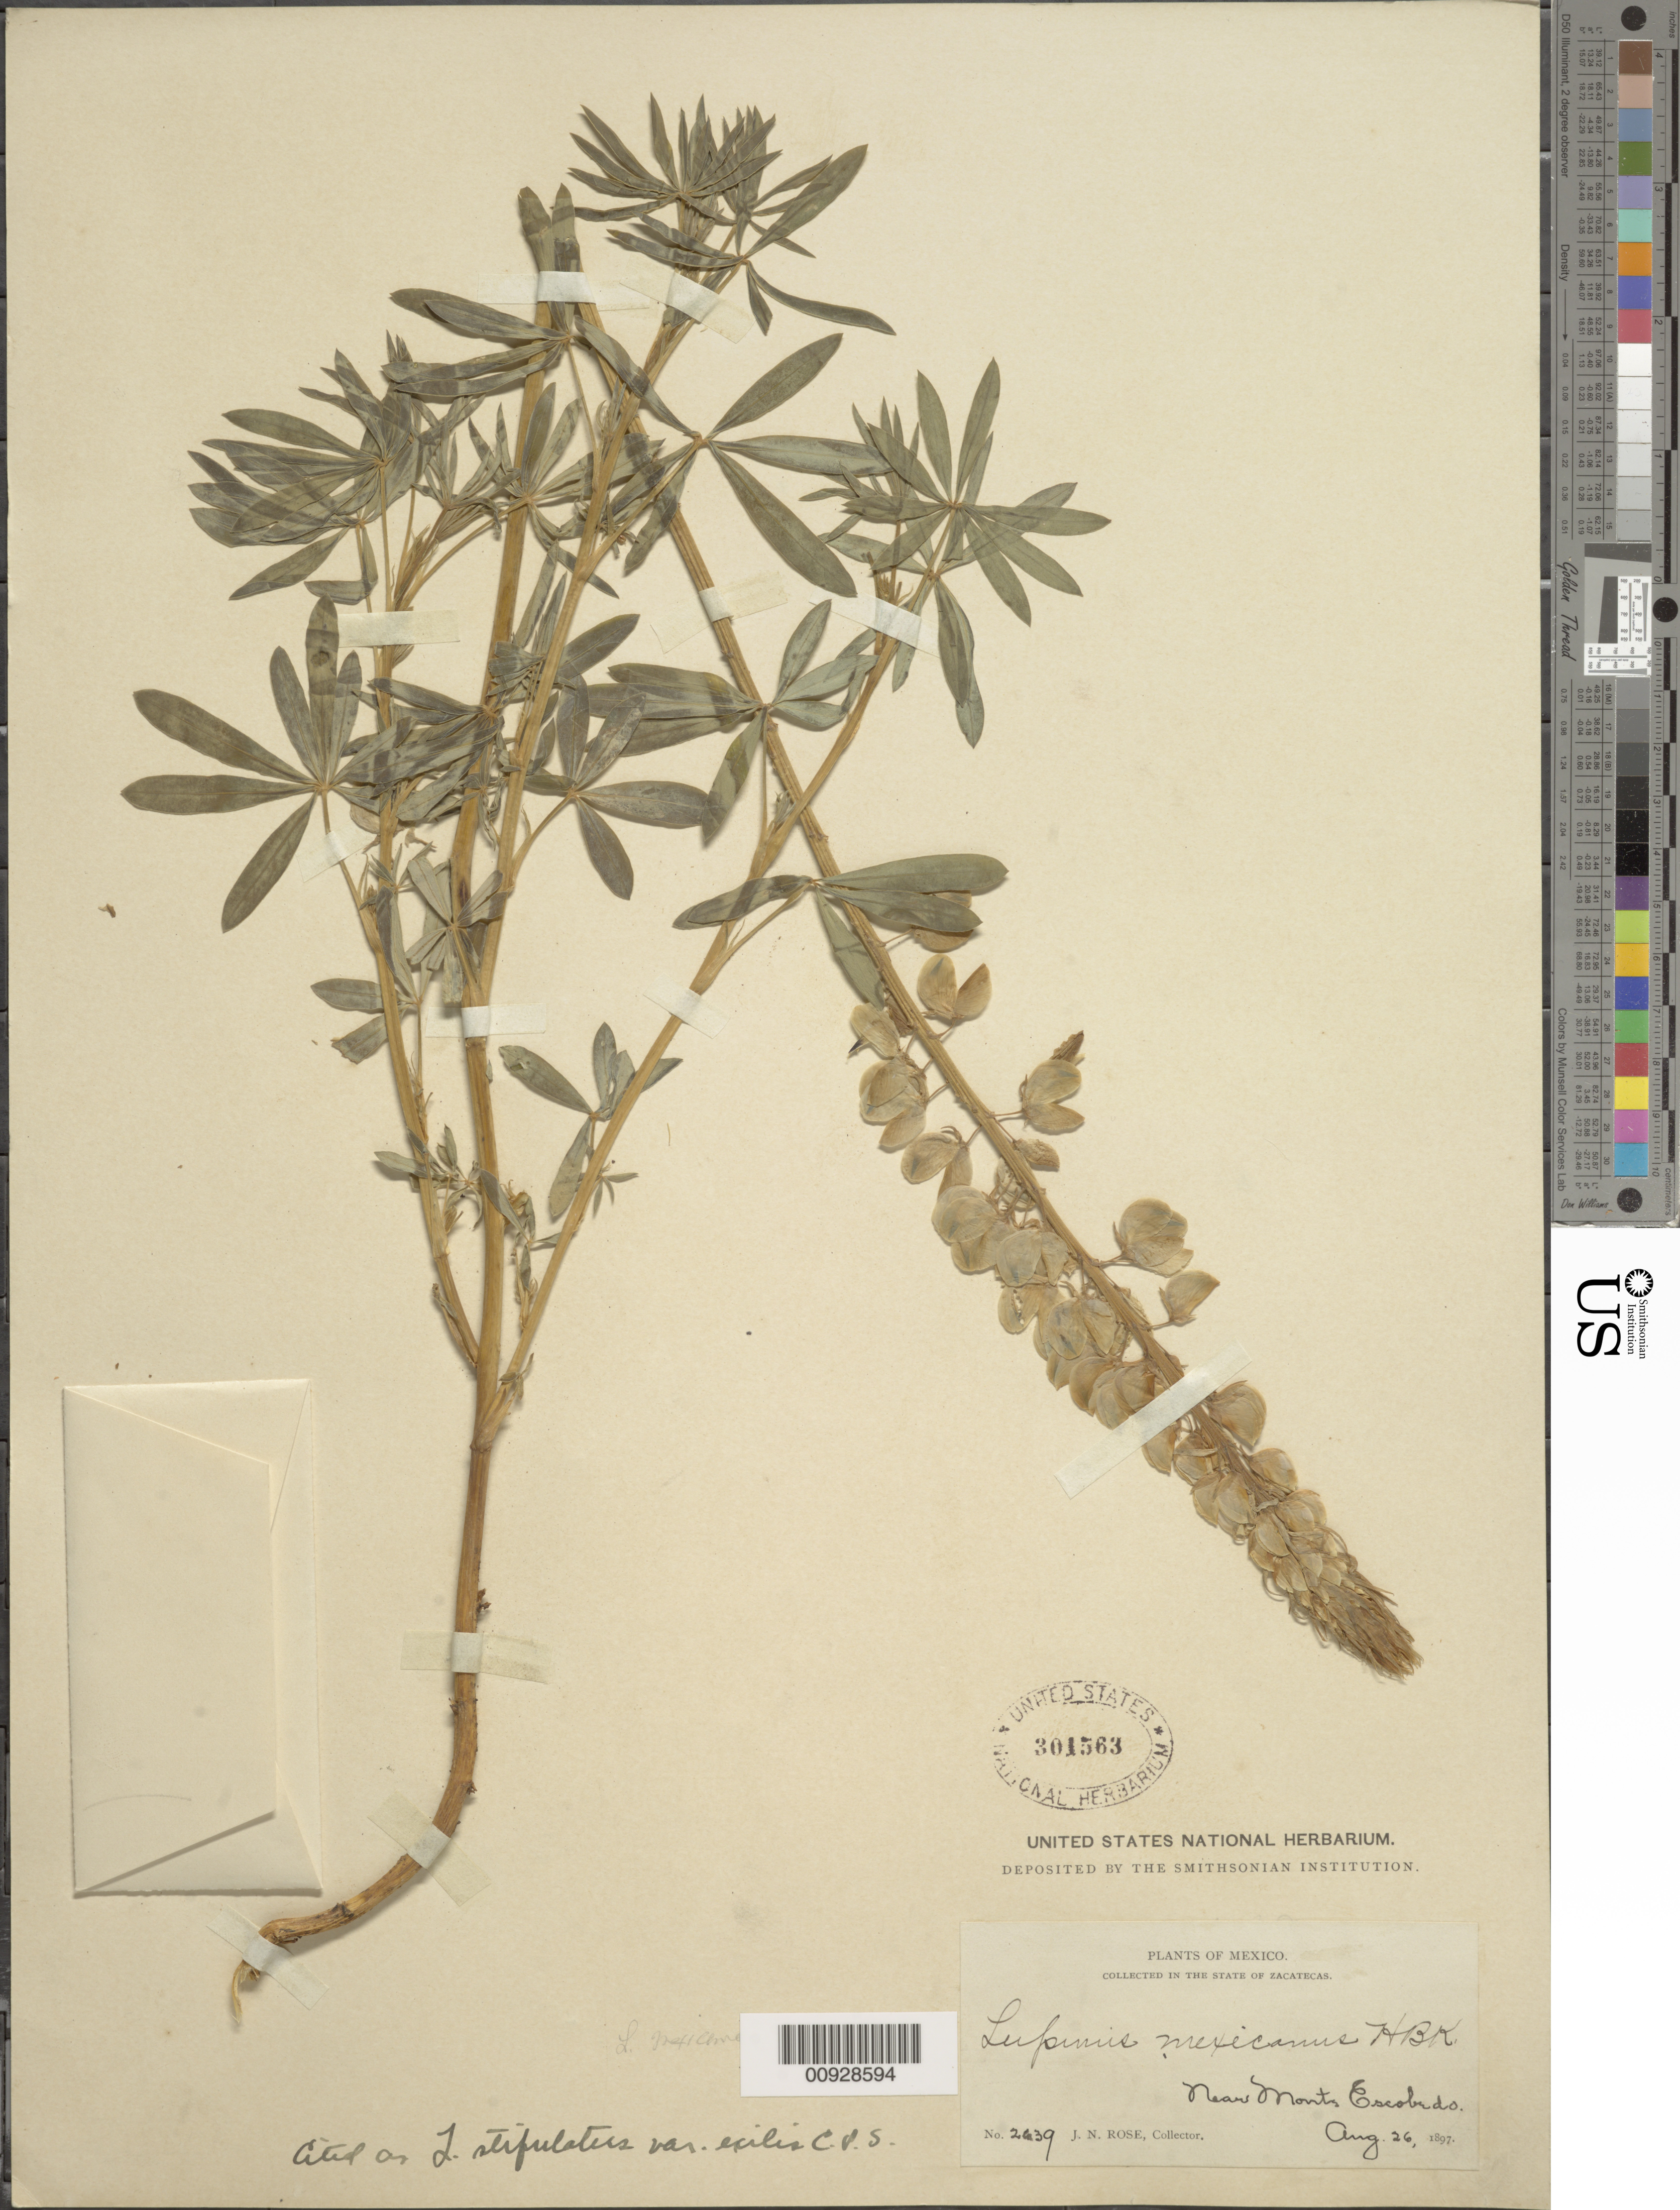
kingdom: Plantae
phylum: Tracheophyta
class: Magnoliopsida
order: Fabales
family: Fabaceae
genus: Lupinus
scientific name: Lupinus stipulatus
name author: J. Agardh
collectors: J. N. Rose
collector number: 2639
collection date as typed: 26 Aug 1897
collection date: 1897-08-26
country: Mexico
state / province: Zacatecas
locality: Near Monte Escobedo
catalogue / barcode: US 301563